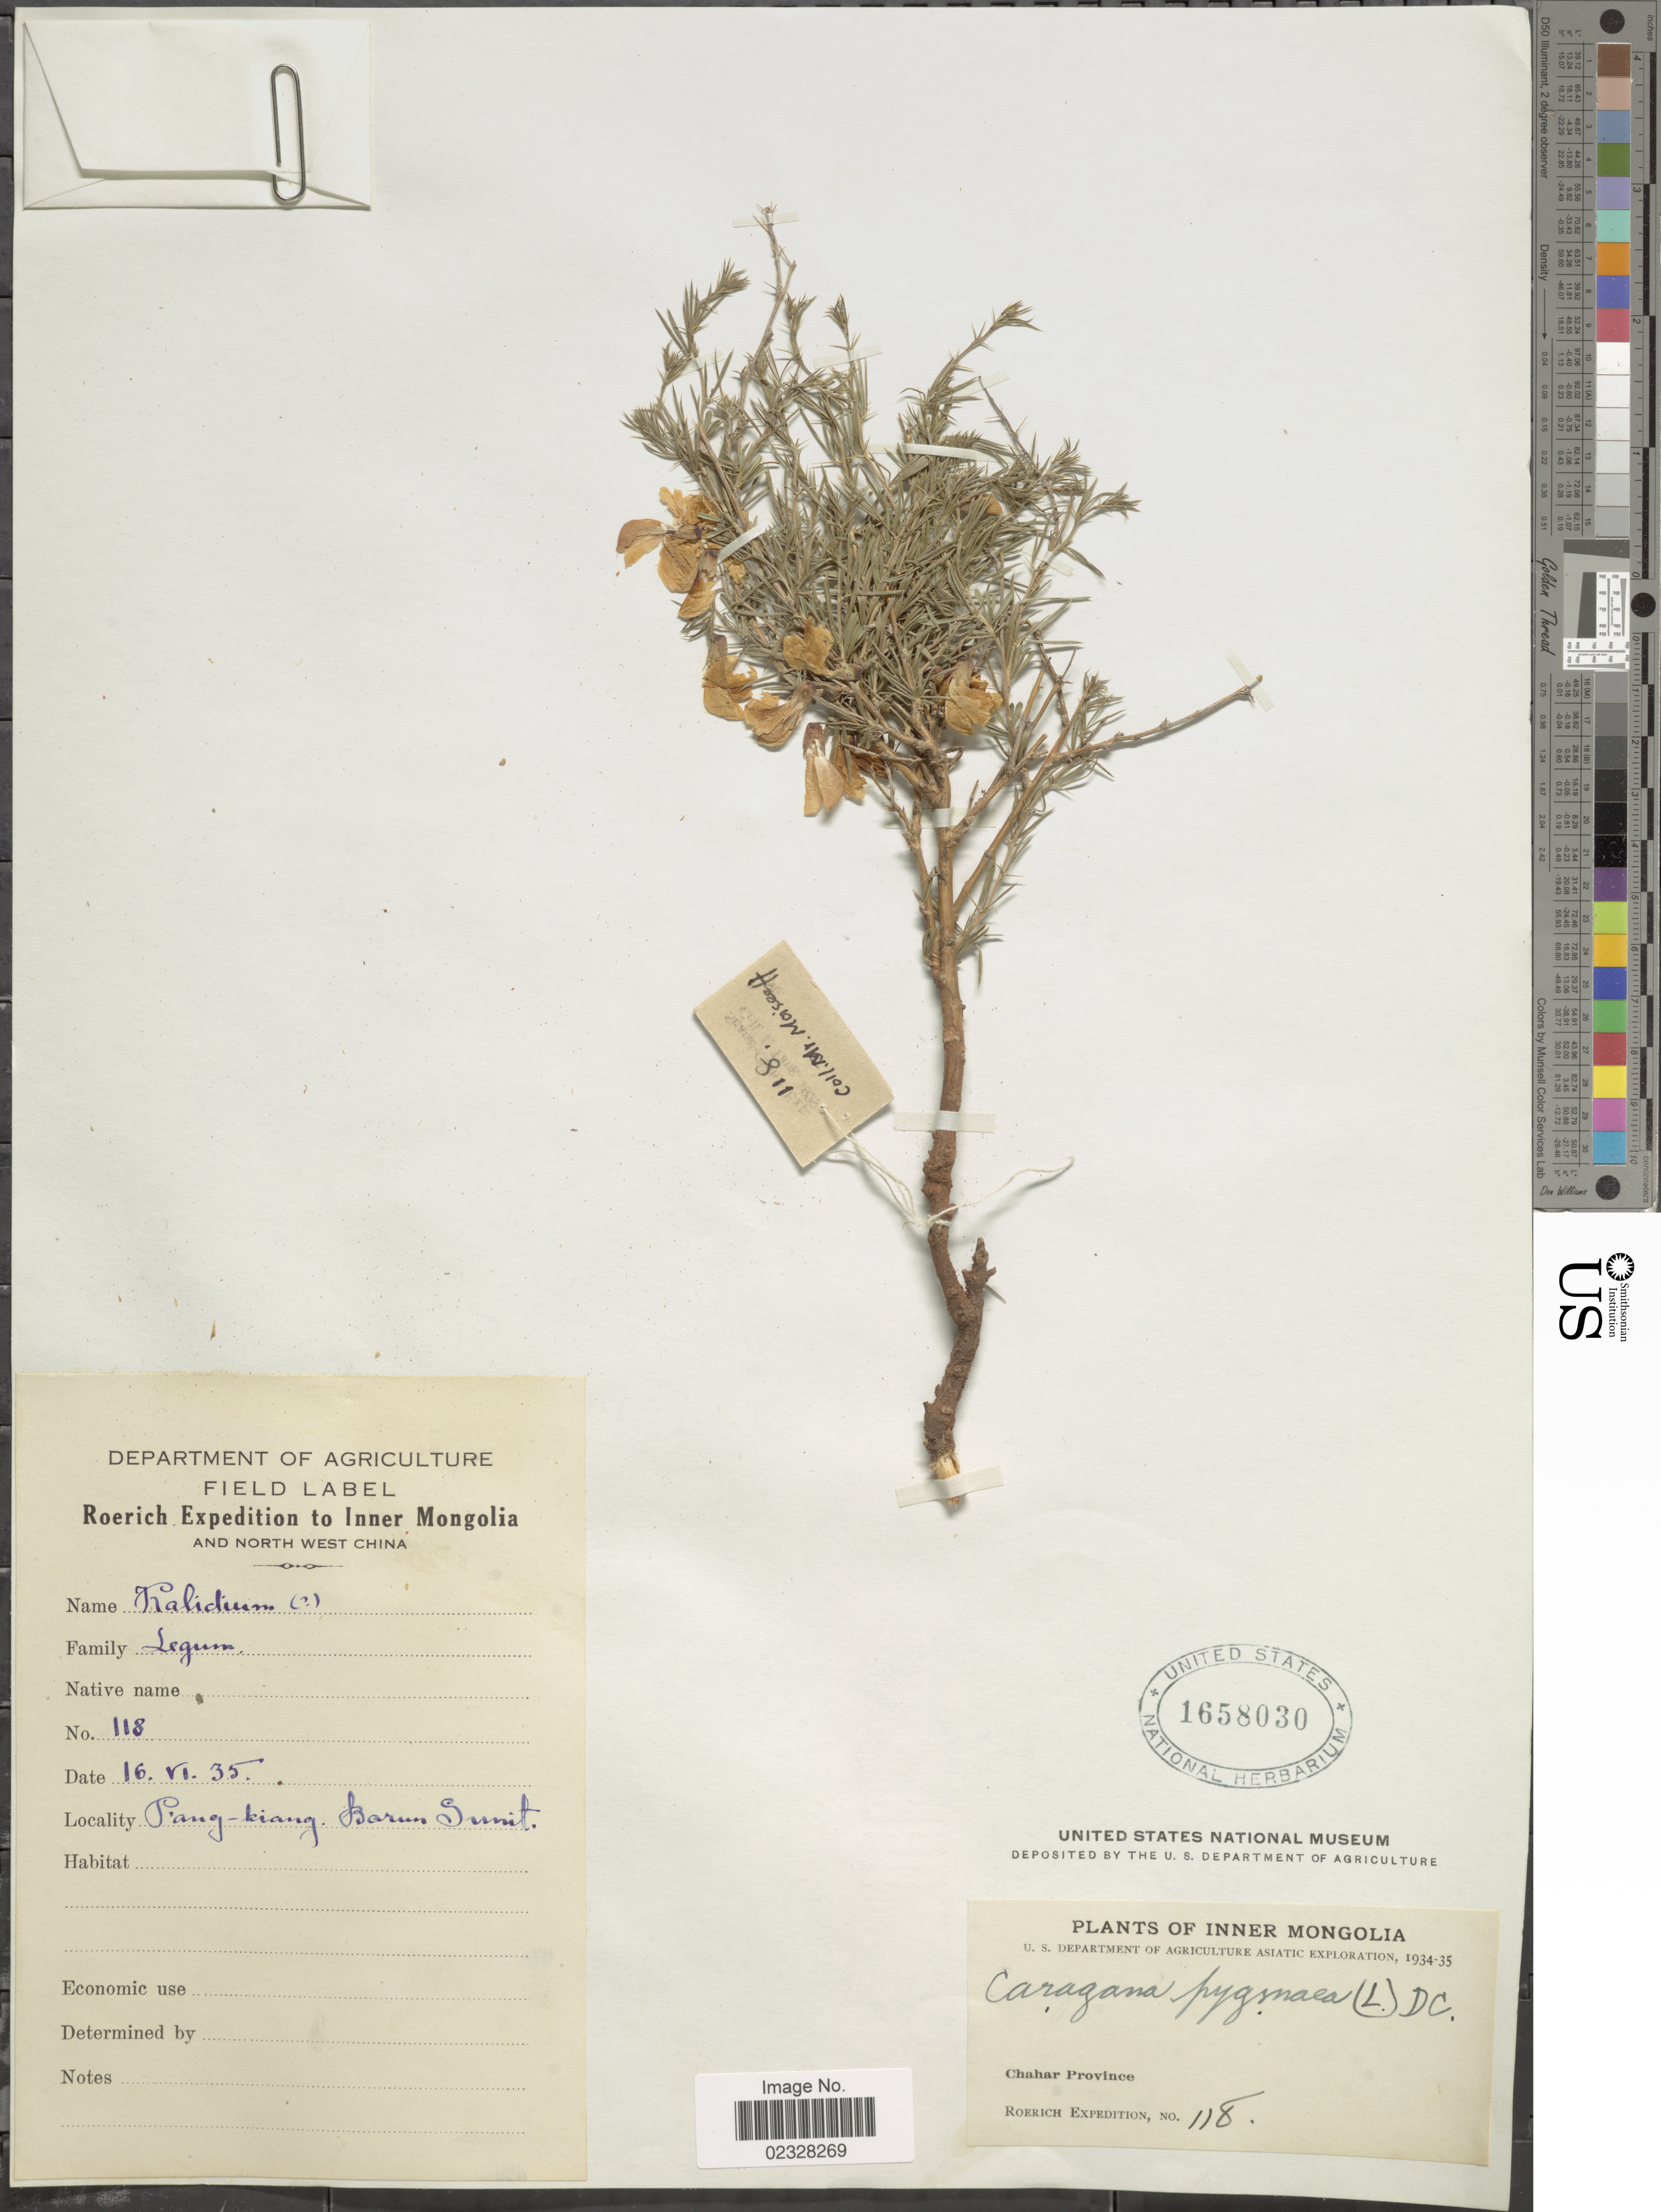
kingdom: Plantae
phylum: Tracheophyta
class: Magnoliopsida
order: Fabales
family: Fabaceae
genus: Caragana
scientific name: Caragana pygmaea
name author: (L.) DC.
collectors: Roerich Expedition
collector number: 118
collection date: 1935-06-16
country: China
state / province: Nei Monggol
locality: Pan-kiang, Barun Sunit, Inner Mongolia, Chahar Province.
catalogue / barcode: US 1658030